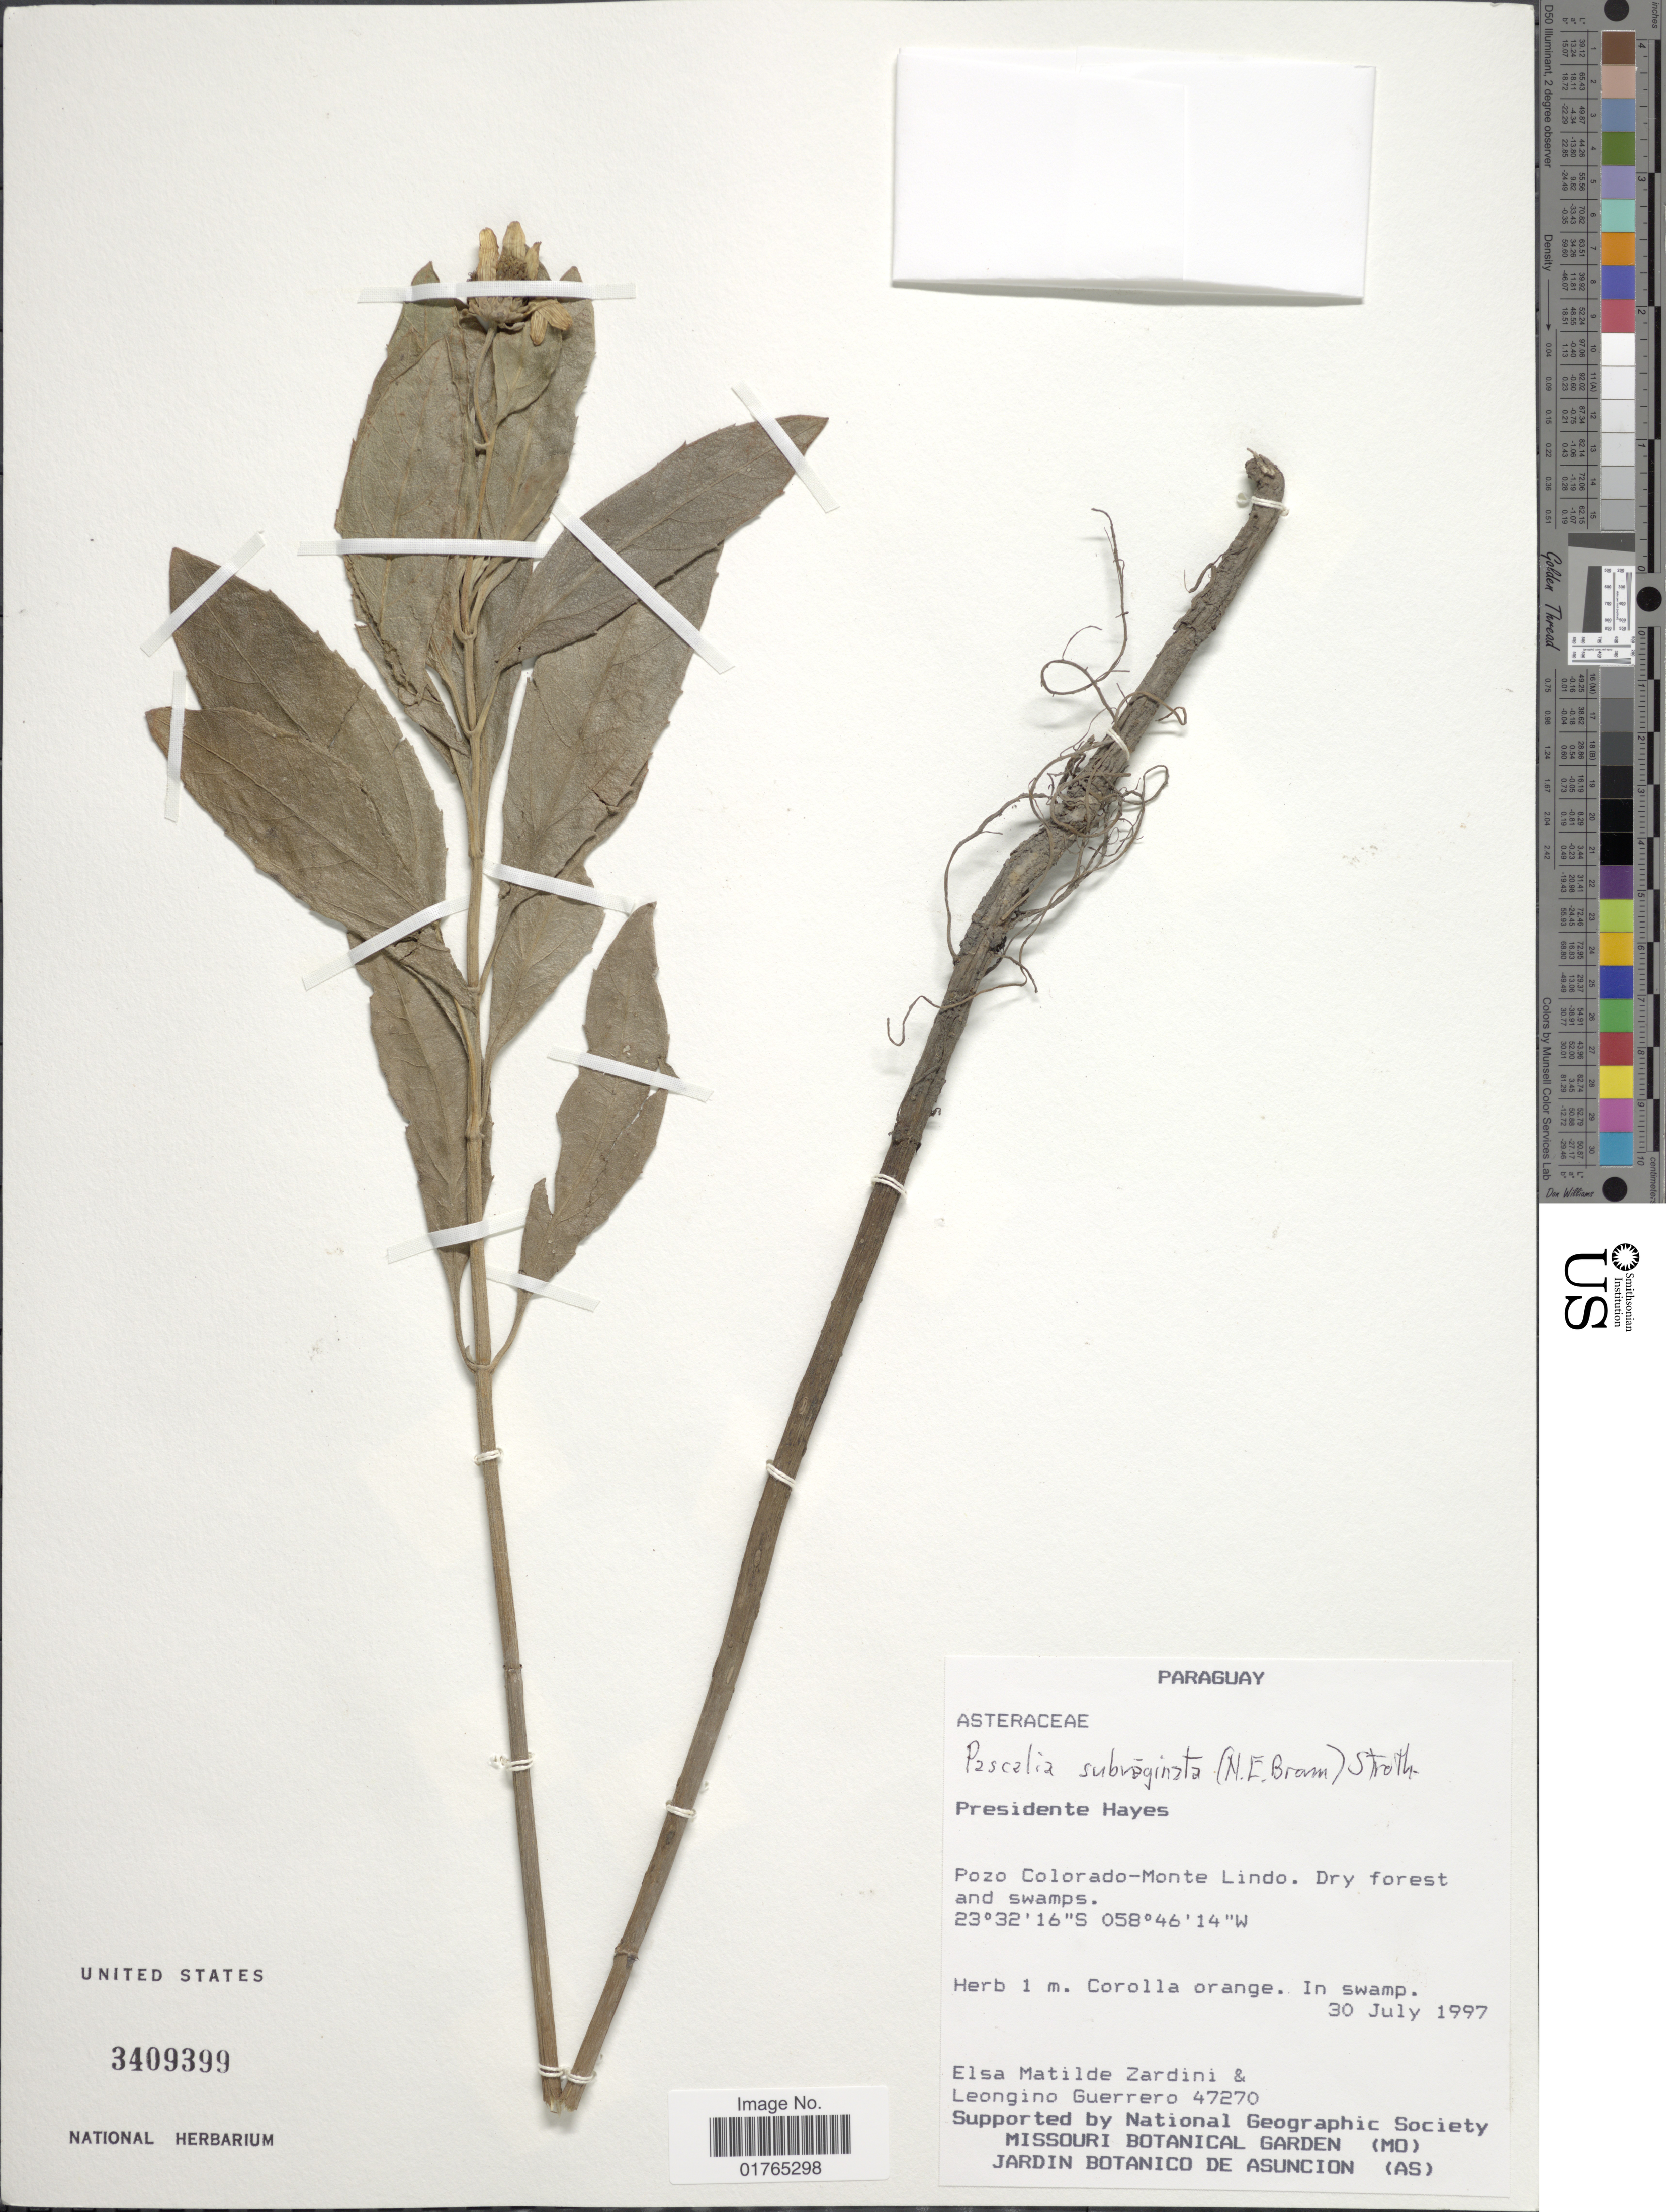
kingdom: Plantae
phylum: Tracheophyta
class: Magnoliopsida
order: Asterales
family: Asteraceae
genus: Pascalia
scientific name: Pascalia subvaginata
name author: (N.E. Br.) Strother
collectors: E. M. Zardini & L. Guerrero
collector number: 47270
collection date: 1997-07-30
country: Paraguay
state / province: Presidente Hayes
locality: Pozo Colorado-Monte Lindo, dry forest and swamps, in swamp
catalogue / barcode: US 3409399